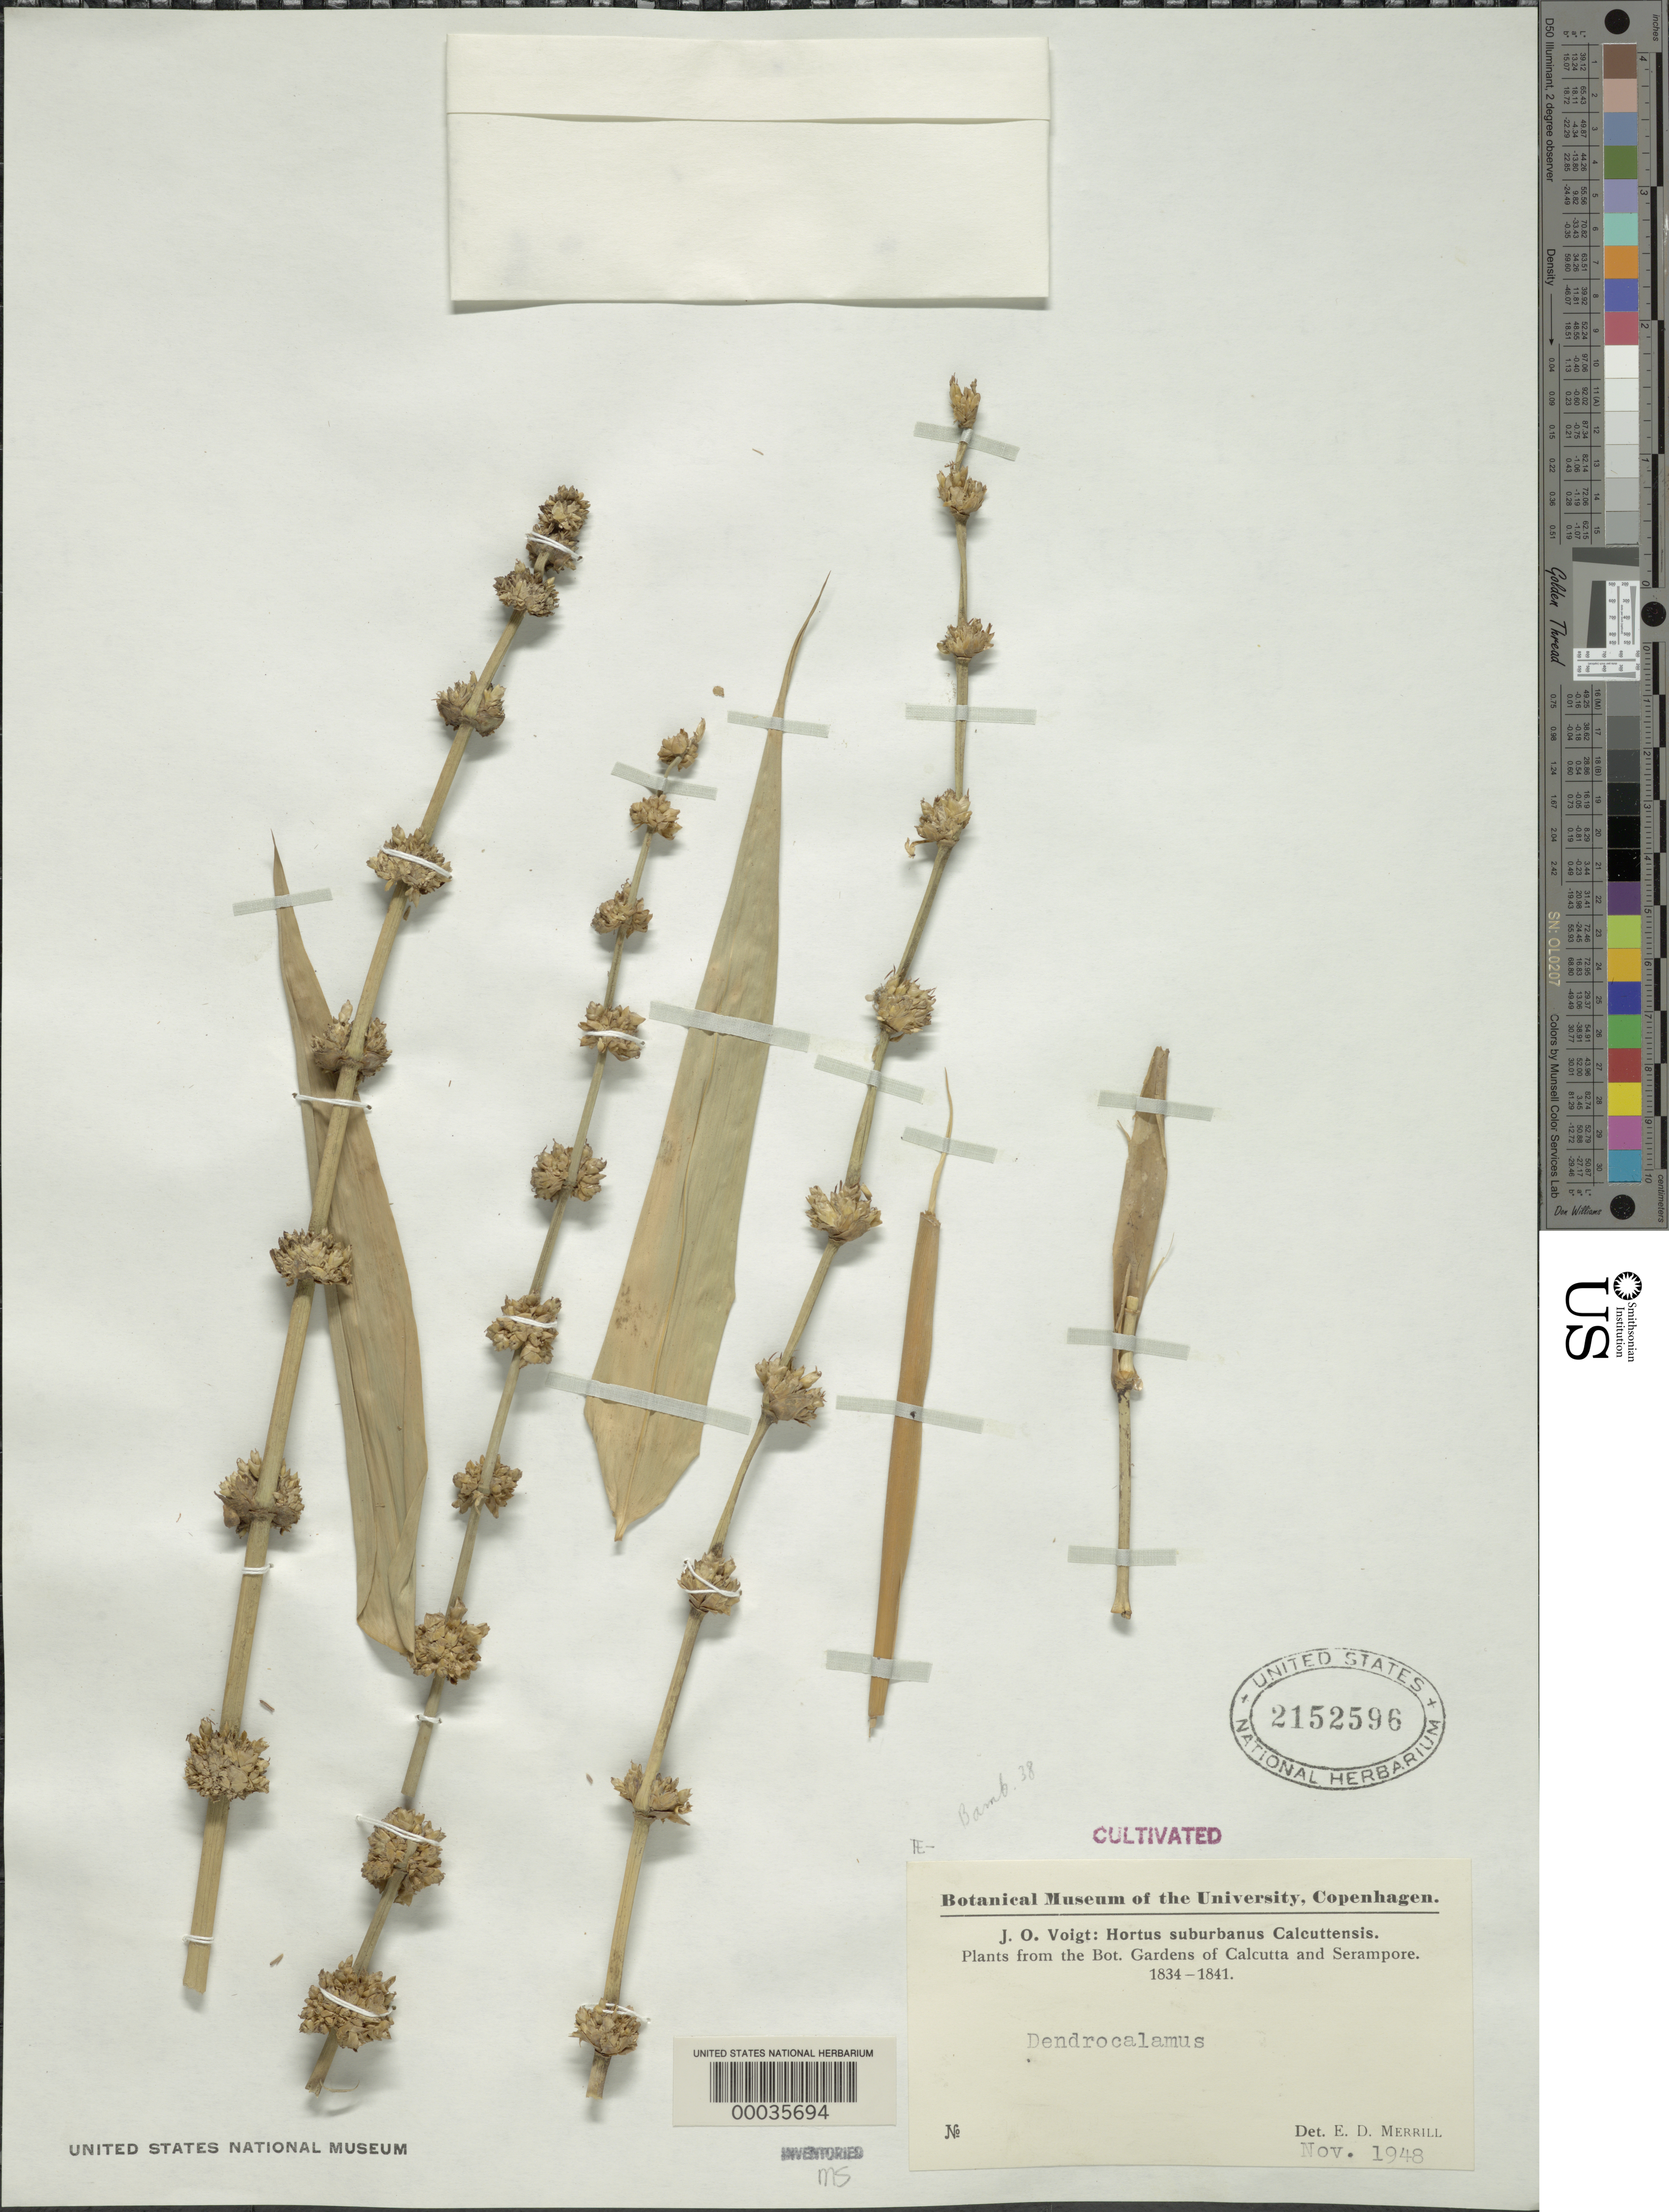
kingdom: Plantae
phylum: Tracheophyta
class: Liliopsida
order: Poales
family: Poaceae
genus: Dendrocalamus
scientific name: Dendrocalamus sp.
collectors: J. O. Voigt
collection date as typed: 1834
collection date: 1834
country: India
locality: Botanic gardens of calcutta, serampore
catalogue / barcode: US 2152596